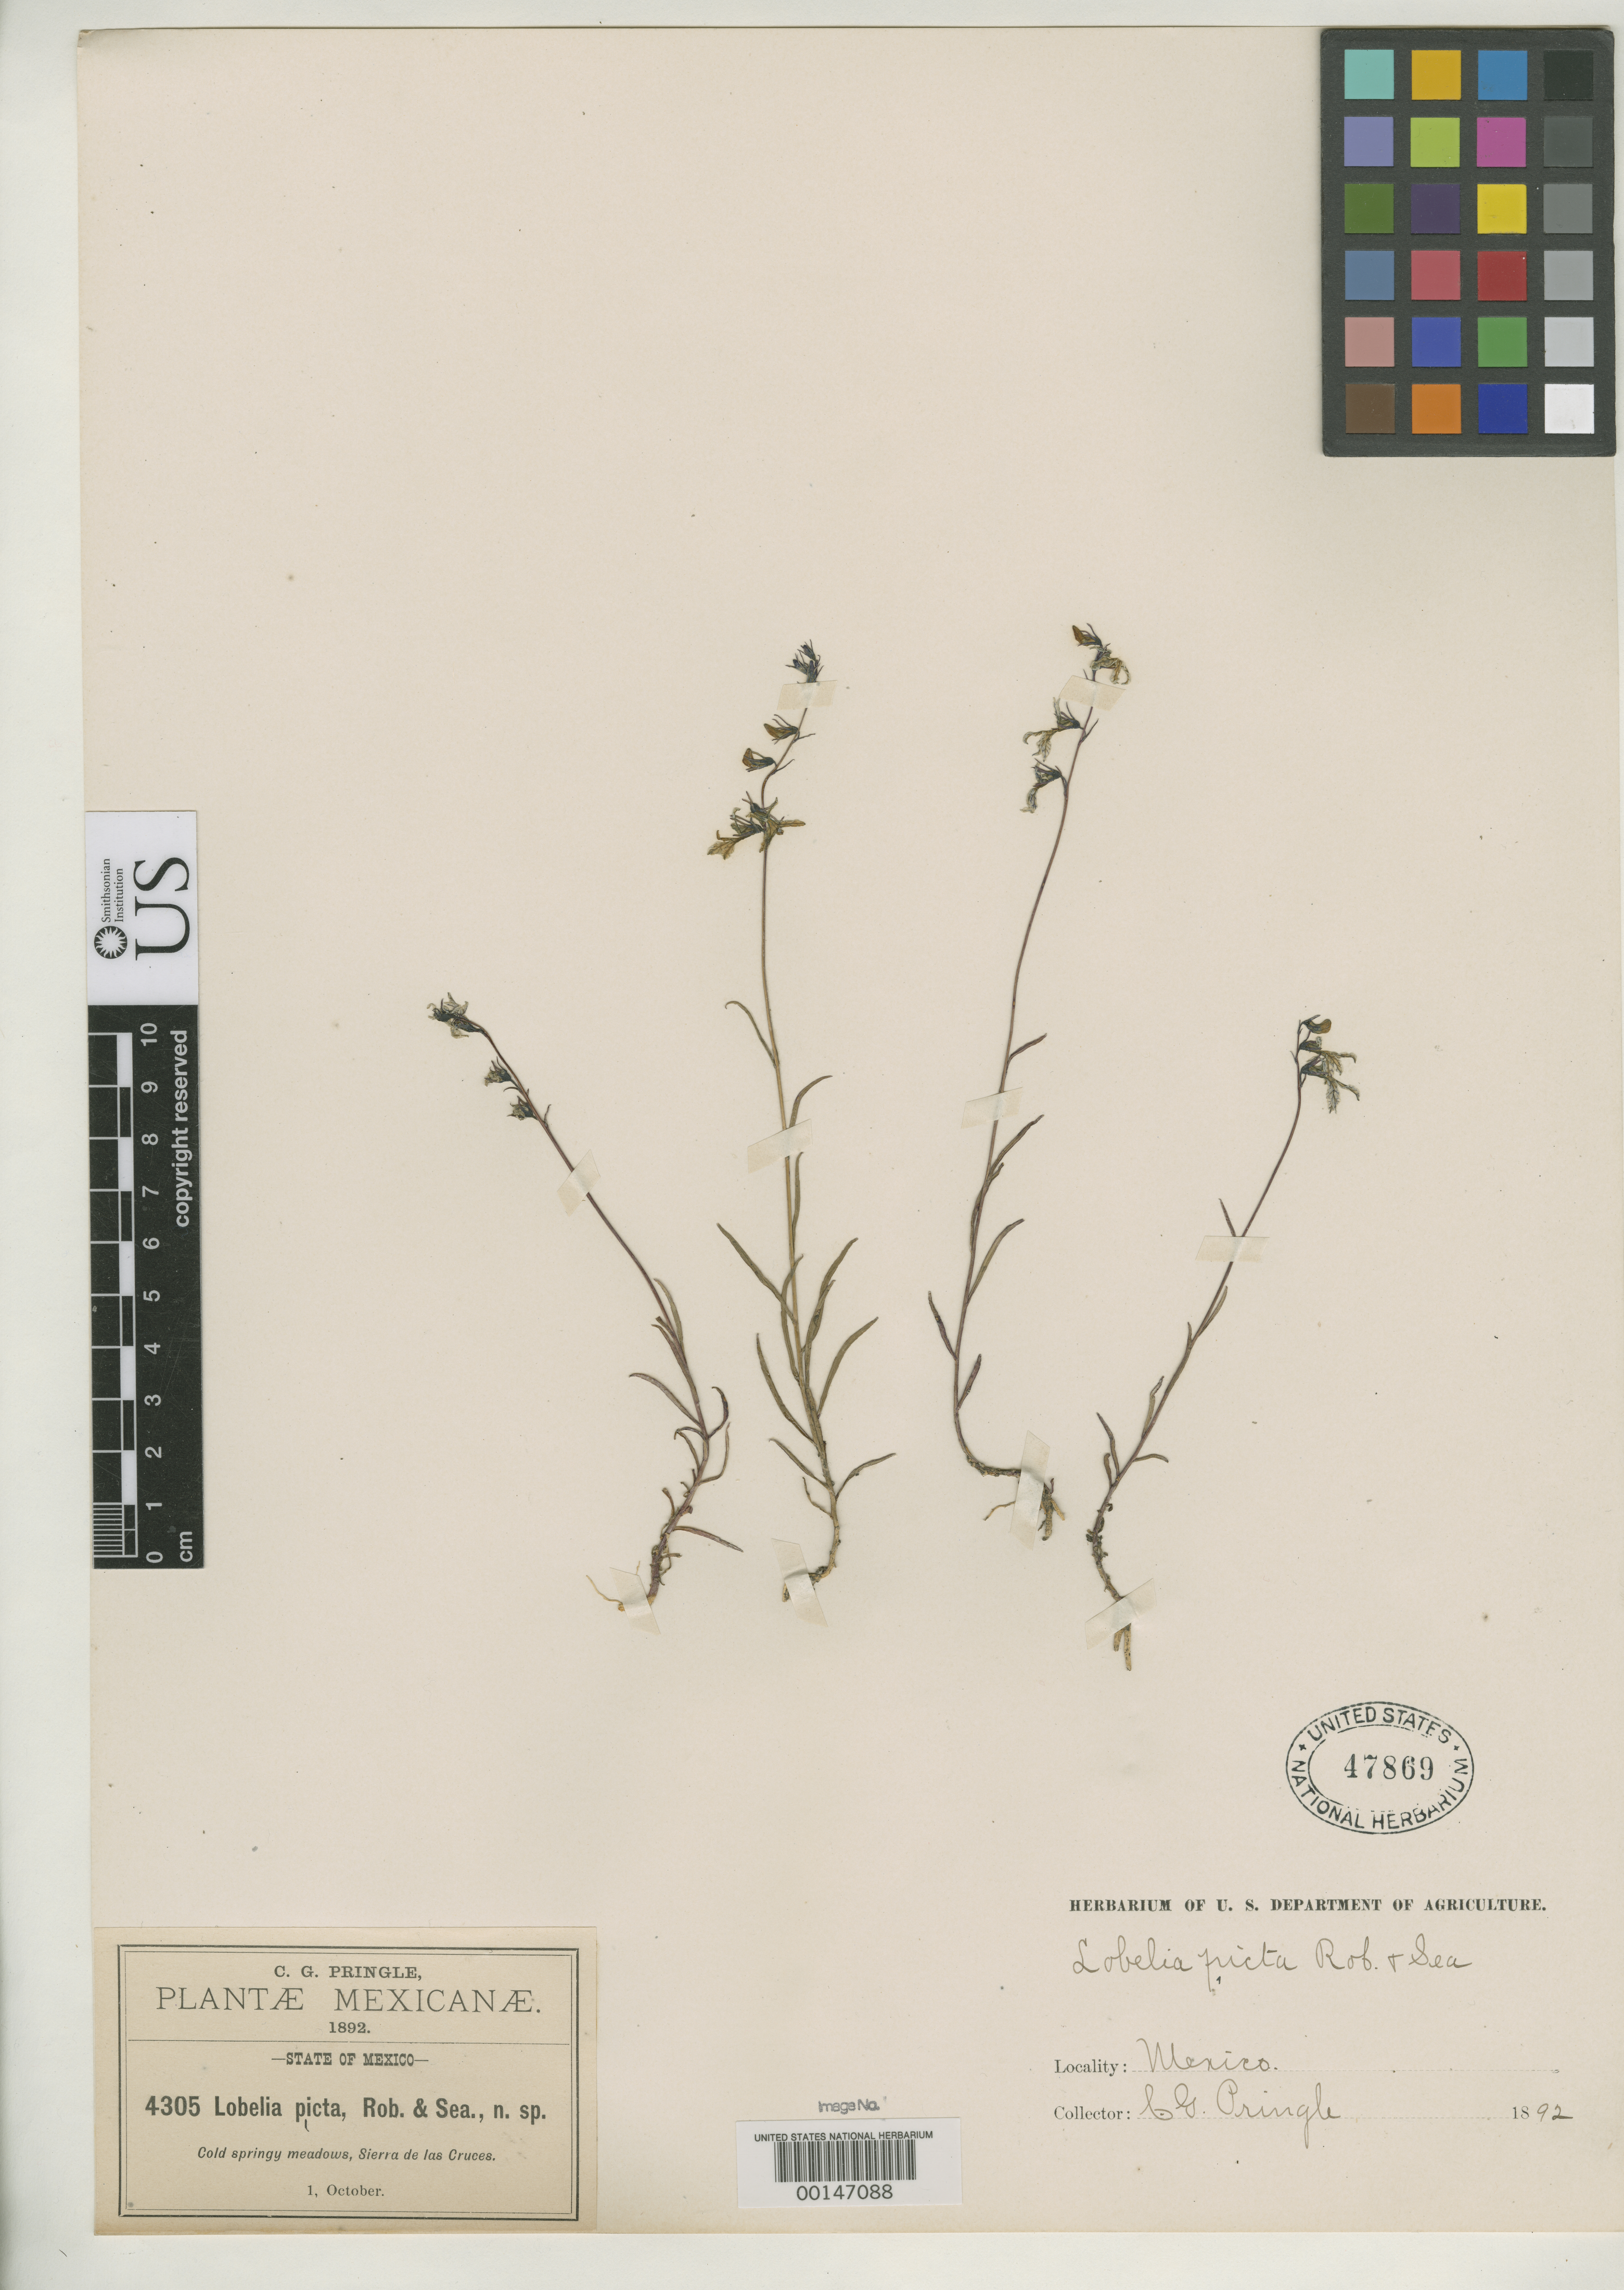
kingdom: Plantae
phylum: Tracheophyta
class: Magnoliopsida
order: Asterales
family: Campanulaceae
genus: Lobelia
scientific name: Lobelia picta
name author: B.L. Rob. & Seaton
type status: Isotype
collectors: C. G. Pringle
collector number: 4305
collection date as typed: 01 Oct 1892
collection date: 1892-10-01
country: Mexico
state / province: México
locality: Sierra de Las Cruces.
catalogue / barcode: US 47869